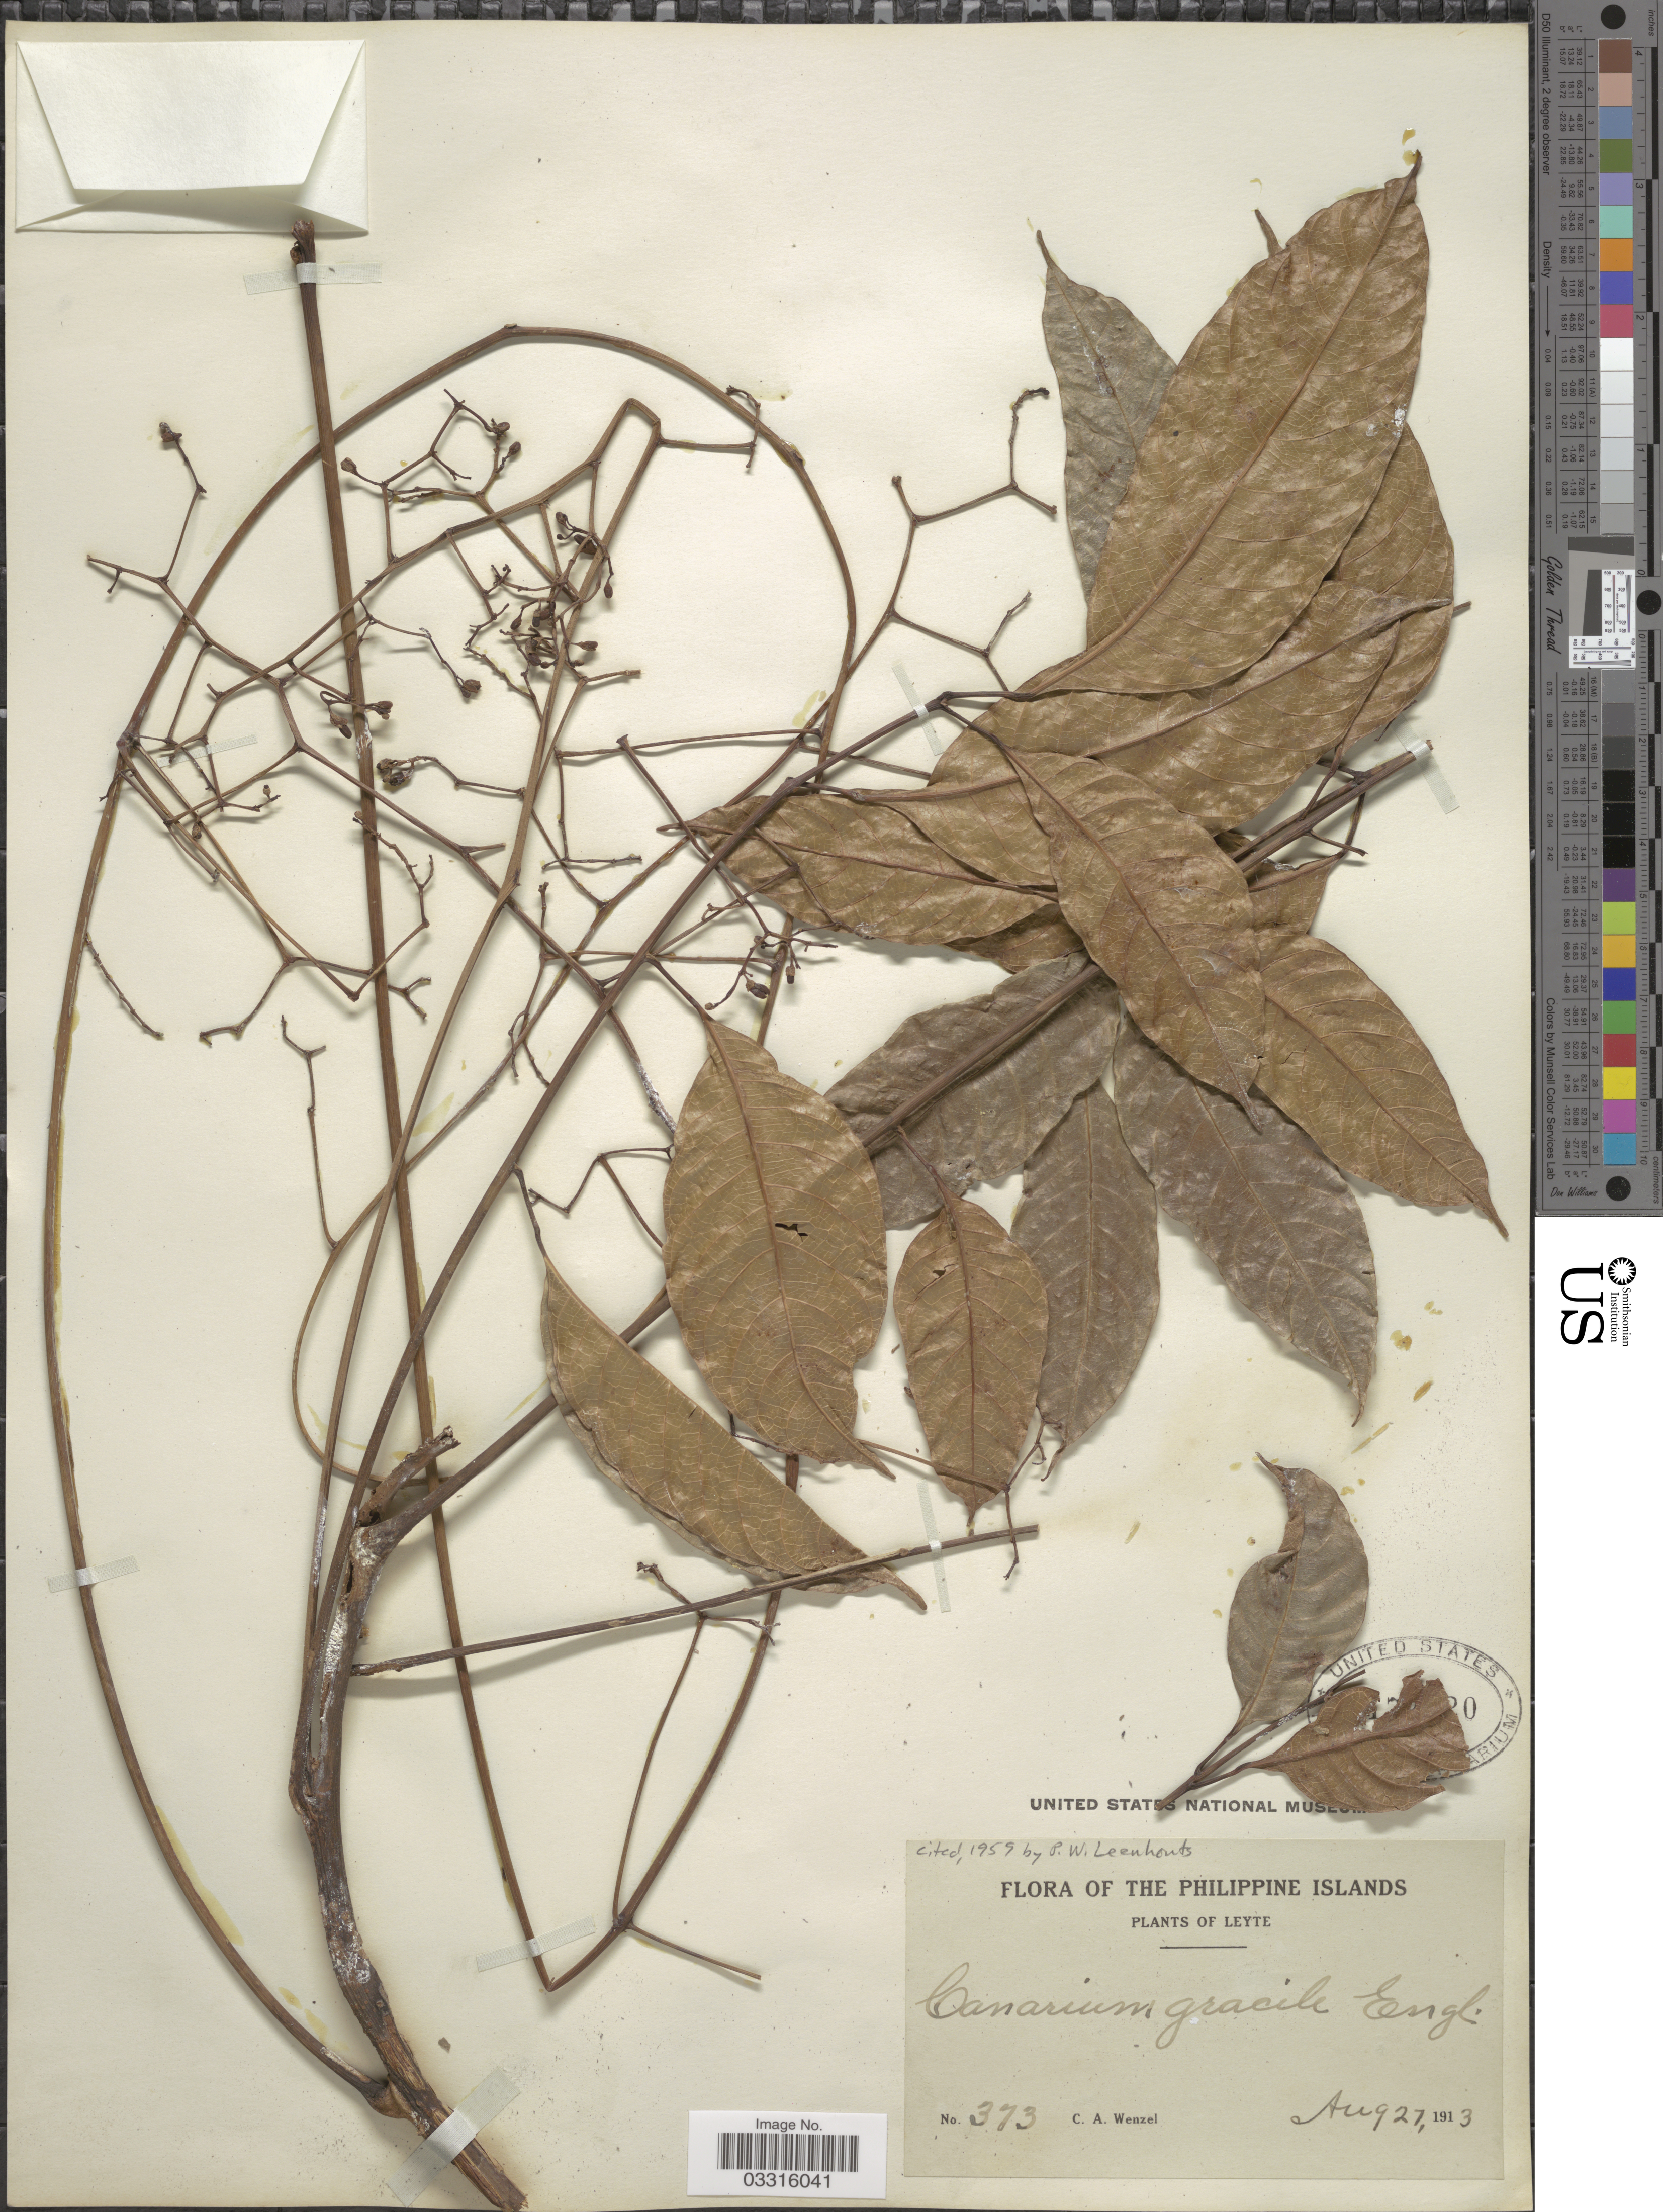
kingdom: Plantae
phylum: Tracheophyta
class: Magnoliopsida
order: Sapindales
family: Burseraceae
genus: Canarium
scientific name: Canarium gracile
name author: Engl.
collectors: C. Wenzel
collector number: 373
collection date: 1913-08-27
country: Philippines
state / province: Eastern Visayas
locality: Leyte.